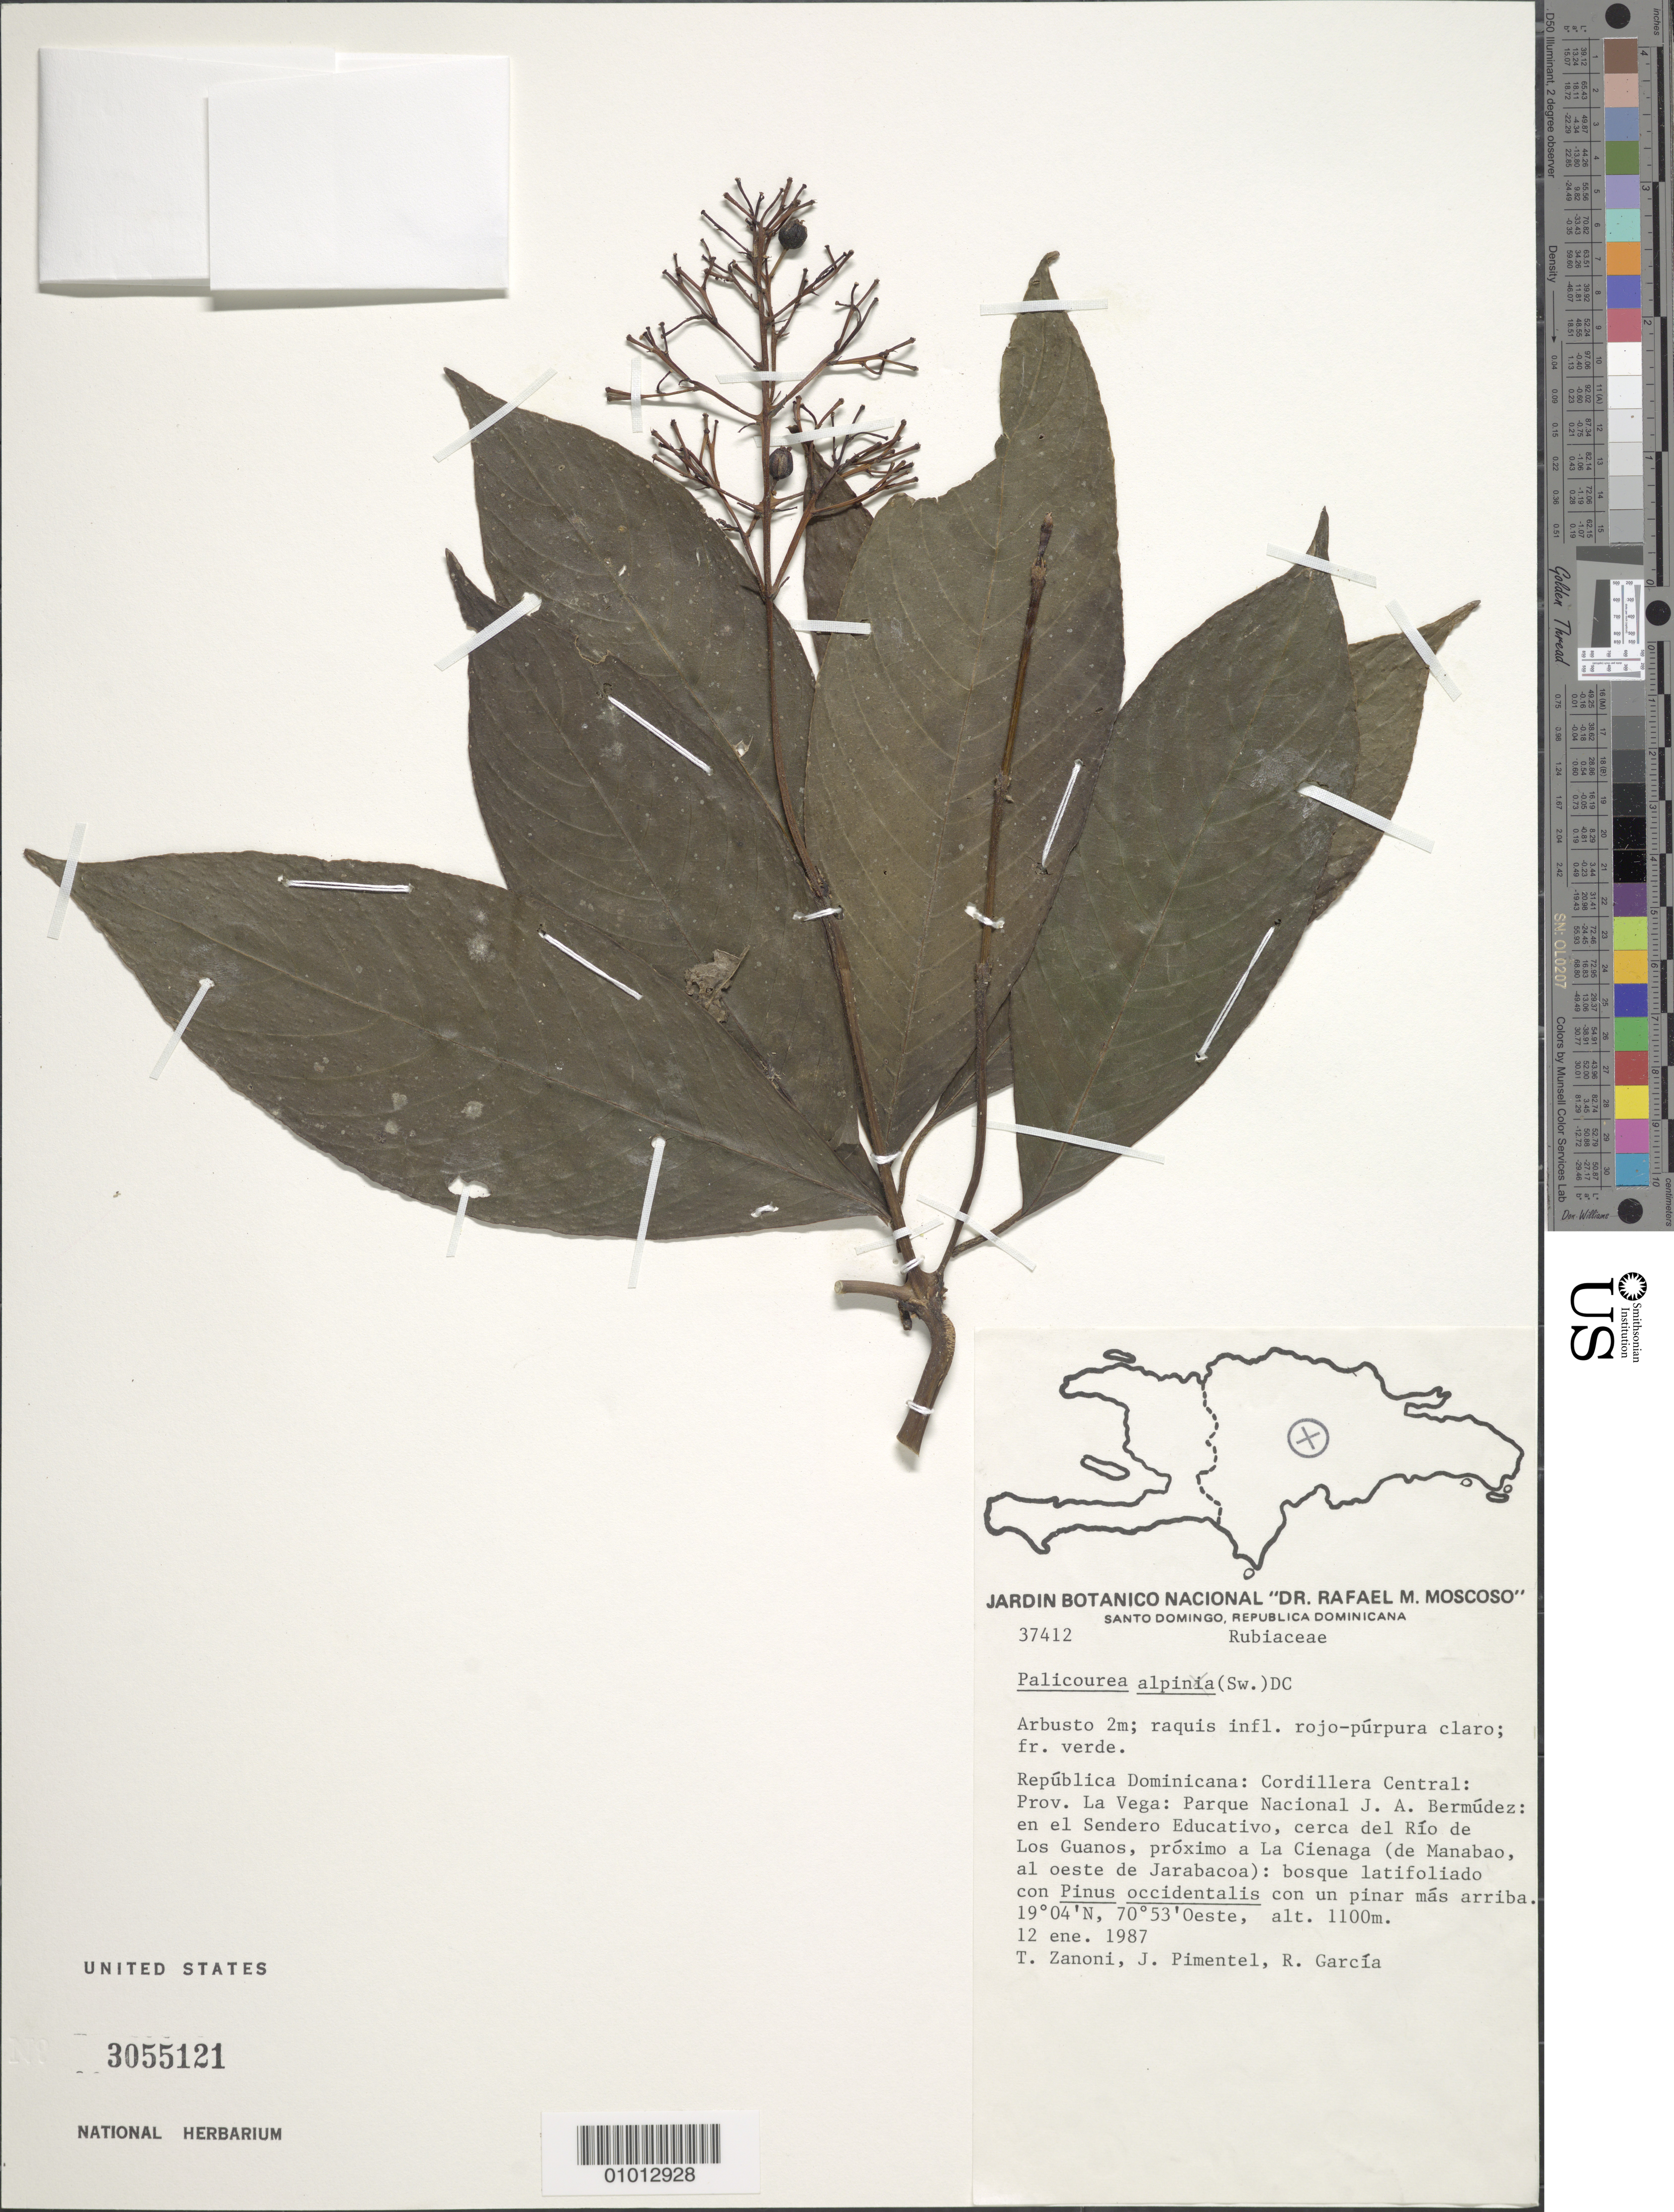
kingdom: Plantae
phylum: Tracheophyta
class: Magnoliopsida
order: Gentianales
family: Rubiaceae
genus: Palicourea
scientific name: Palicourea alpina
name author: (Sw.) DC.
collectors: T. A. Zanoni, J. Pimentel & R. G. García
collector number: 37412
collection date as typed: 12 Jan 1987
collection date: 1987-01-12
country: Dominican Republic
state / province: La Vega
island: Hispaniola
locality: Cordillera Central; Parque Nacional J.A. Bermúdez; en el Sendero Educativo, cerca del Río de Los Guanos, próximo a La Cienaga (de Manabao, al oest de Jarabacoa)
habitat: Bosque latifoliado con Pinus occidentalis con un pinar más arriba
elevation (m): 1100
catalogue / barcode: US 3055121